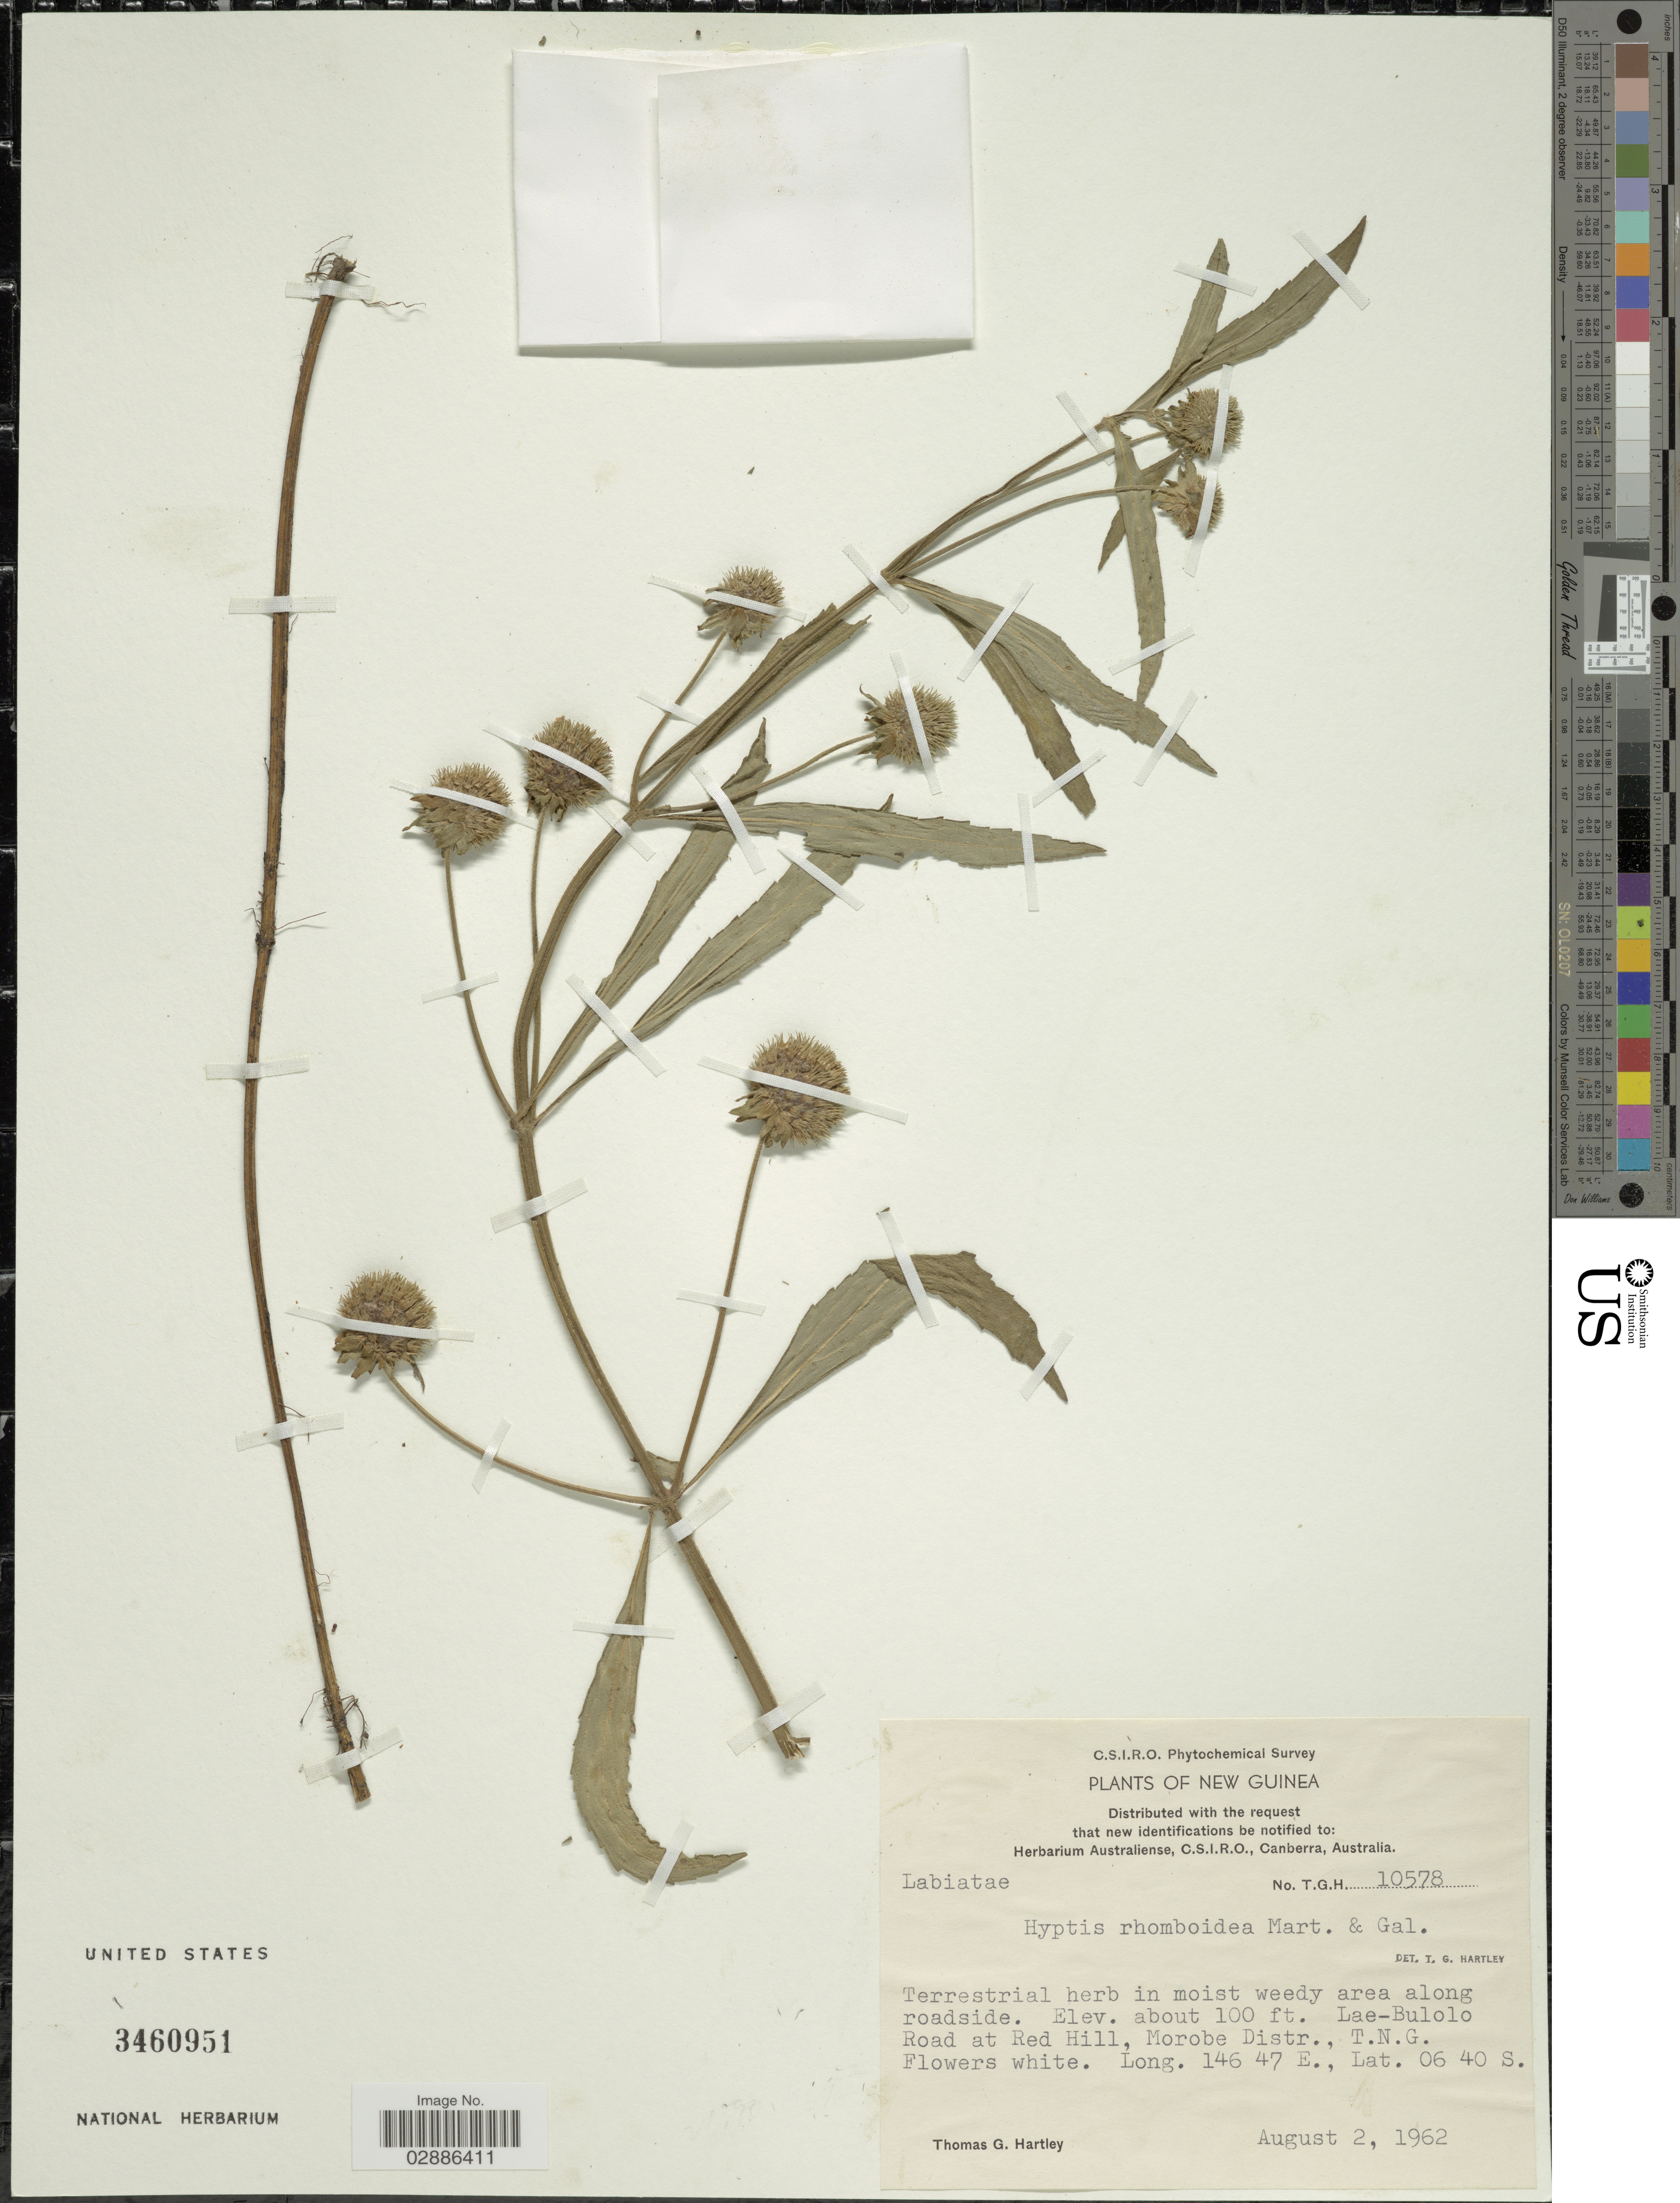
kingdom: Plantae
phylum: Tracheophyta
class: Magnoliopsida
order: Lamiales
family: Lamiaceae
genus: Hyptis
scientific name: Hyptis capitata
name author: Jacq.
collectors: T. G. Hartley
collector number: T.G.H. 10578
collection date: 1962-08-02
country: Papua New Guinea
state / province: Morobe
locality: Lae-Bulolo Road at Red Hill, Morobe Distr., T.N.G. New Guinea.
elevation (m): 30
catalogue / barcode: US 3460951